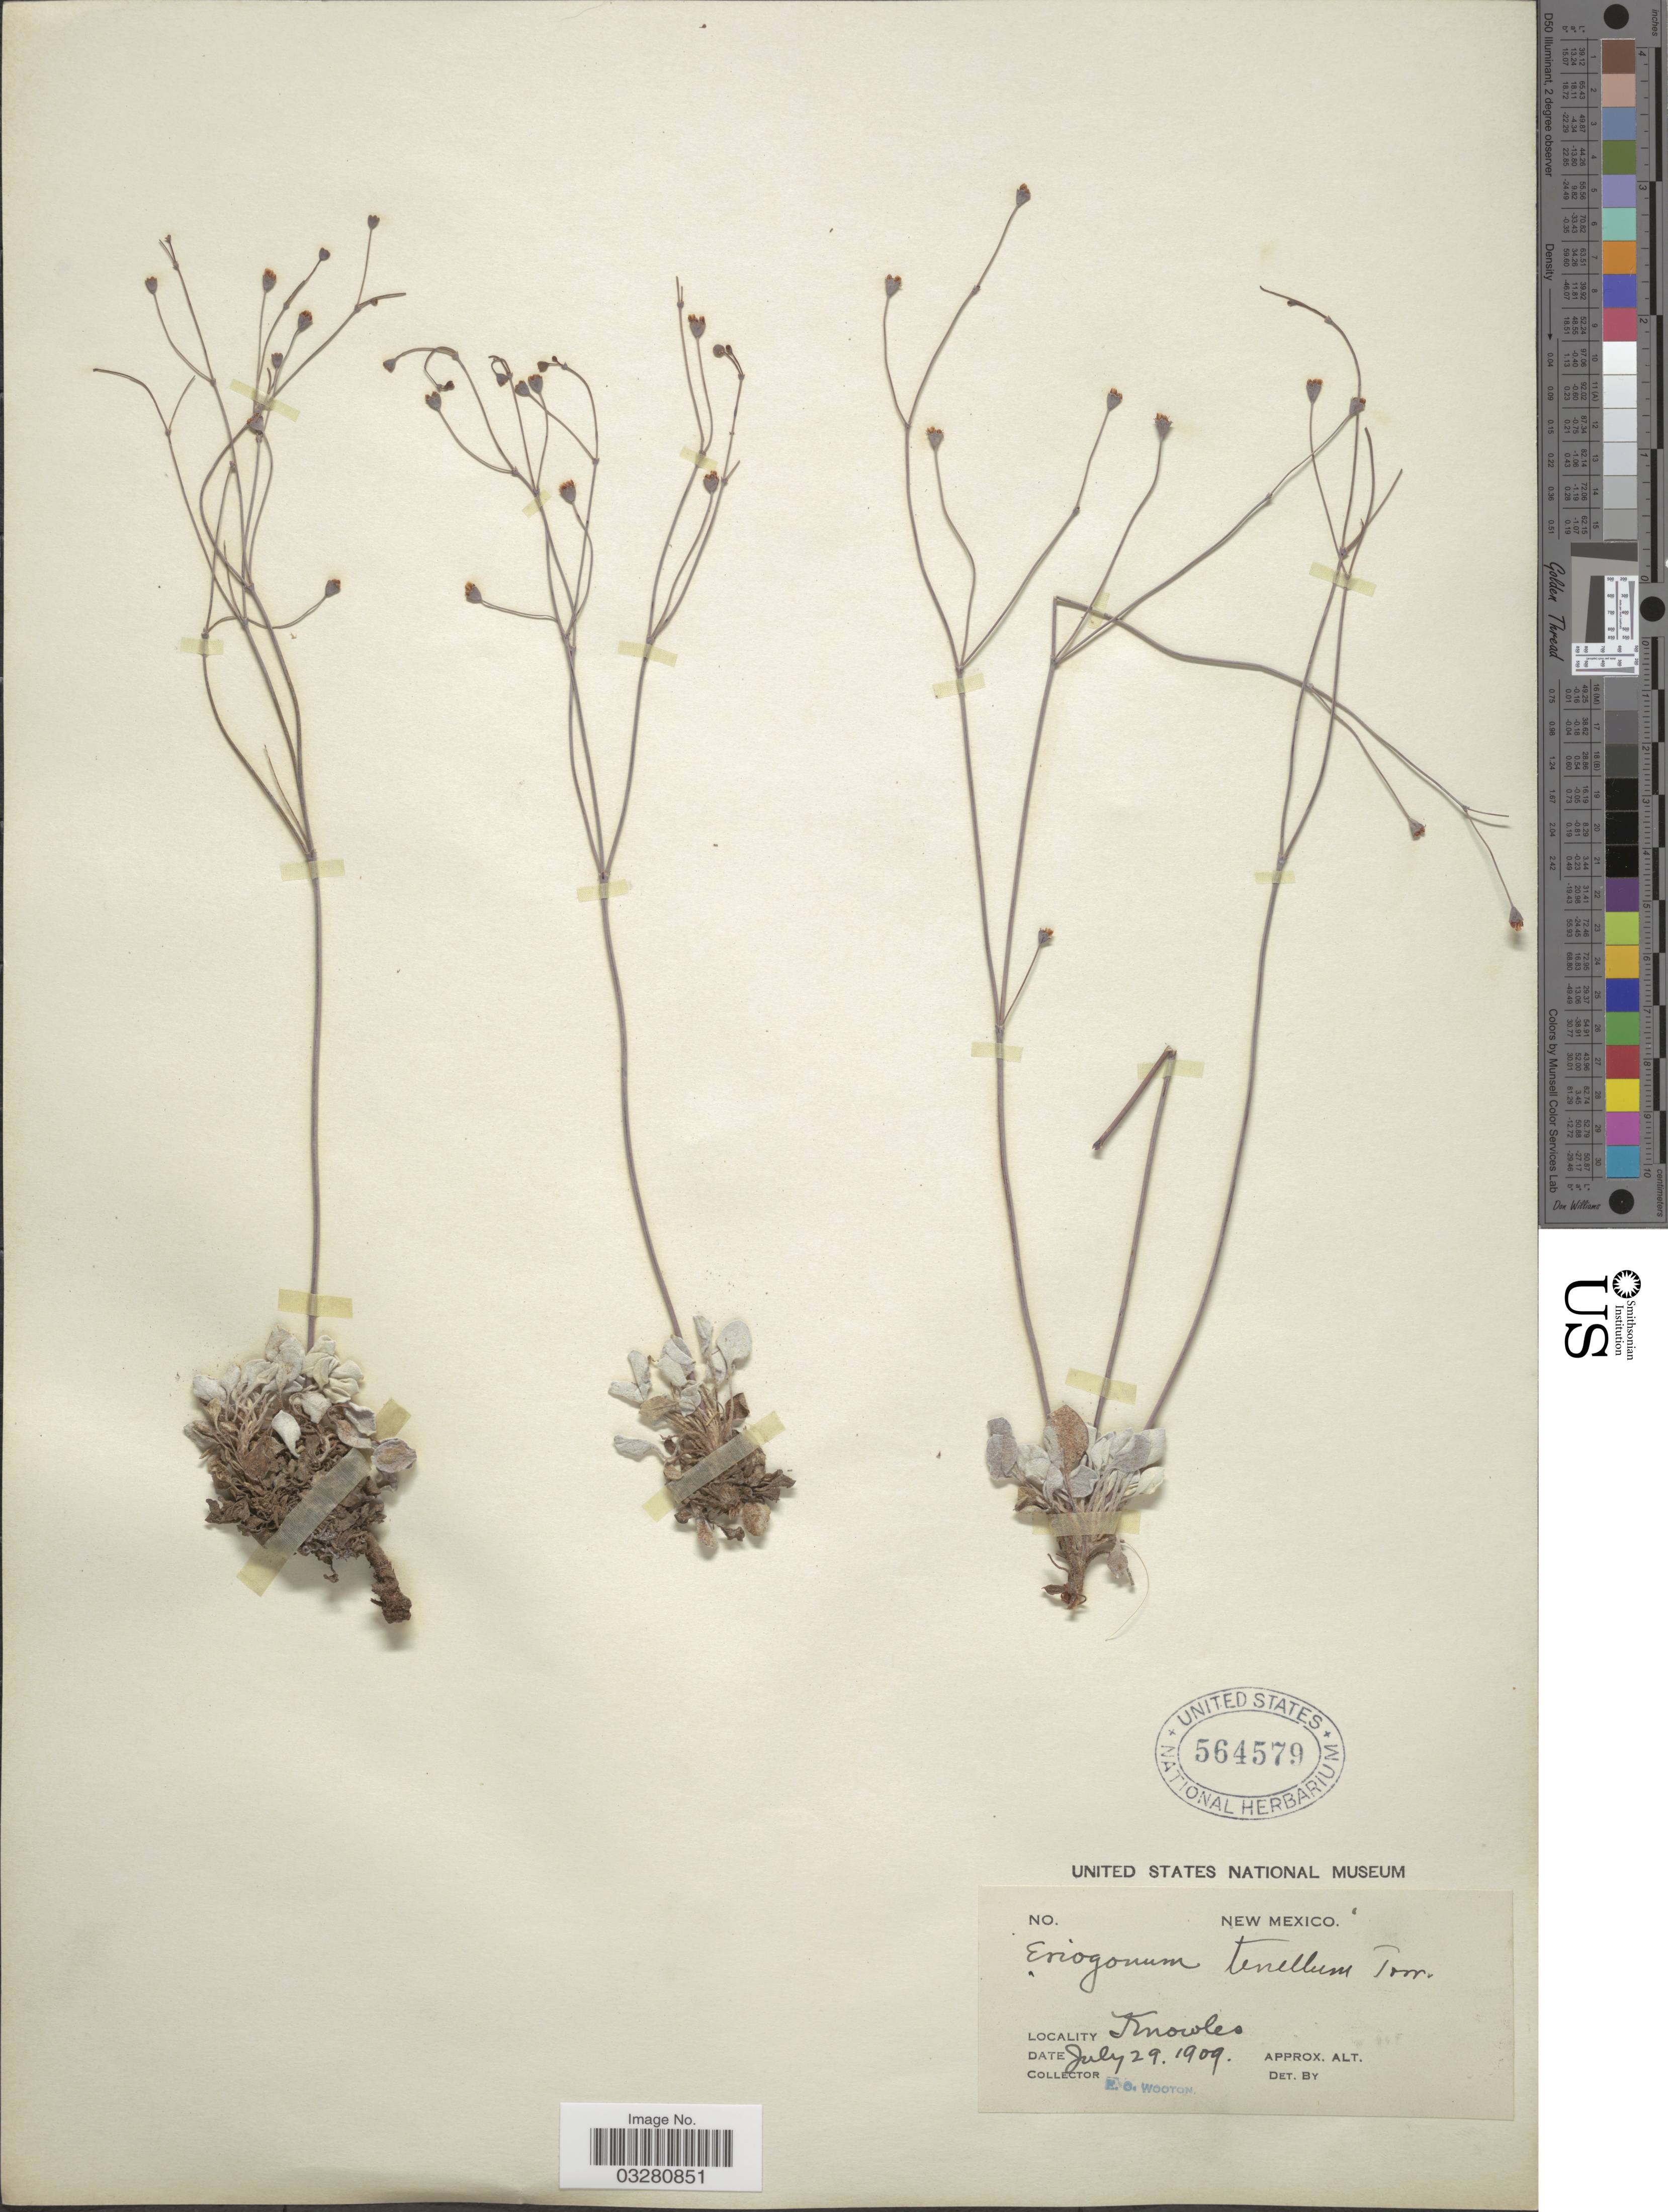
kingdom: Plantae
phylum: Tracheophyta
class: Magnoliopsida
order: Caryophyllales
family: Polygonaceae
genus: Eriogonum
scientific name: Eriogonum tenellum var. tenellum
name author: Torr.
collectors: E. O. Wooton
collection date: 1909-07-29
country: United States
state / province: New Mexico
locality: Knowles.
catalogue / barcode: US 564579